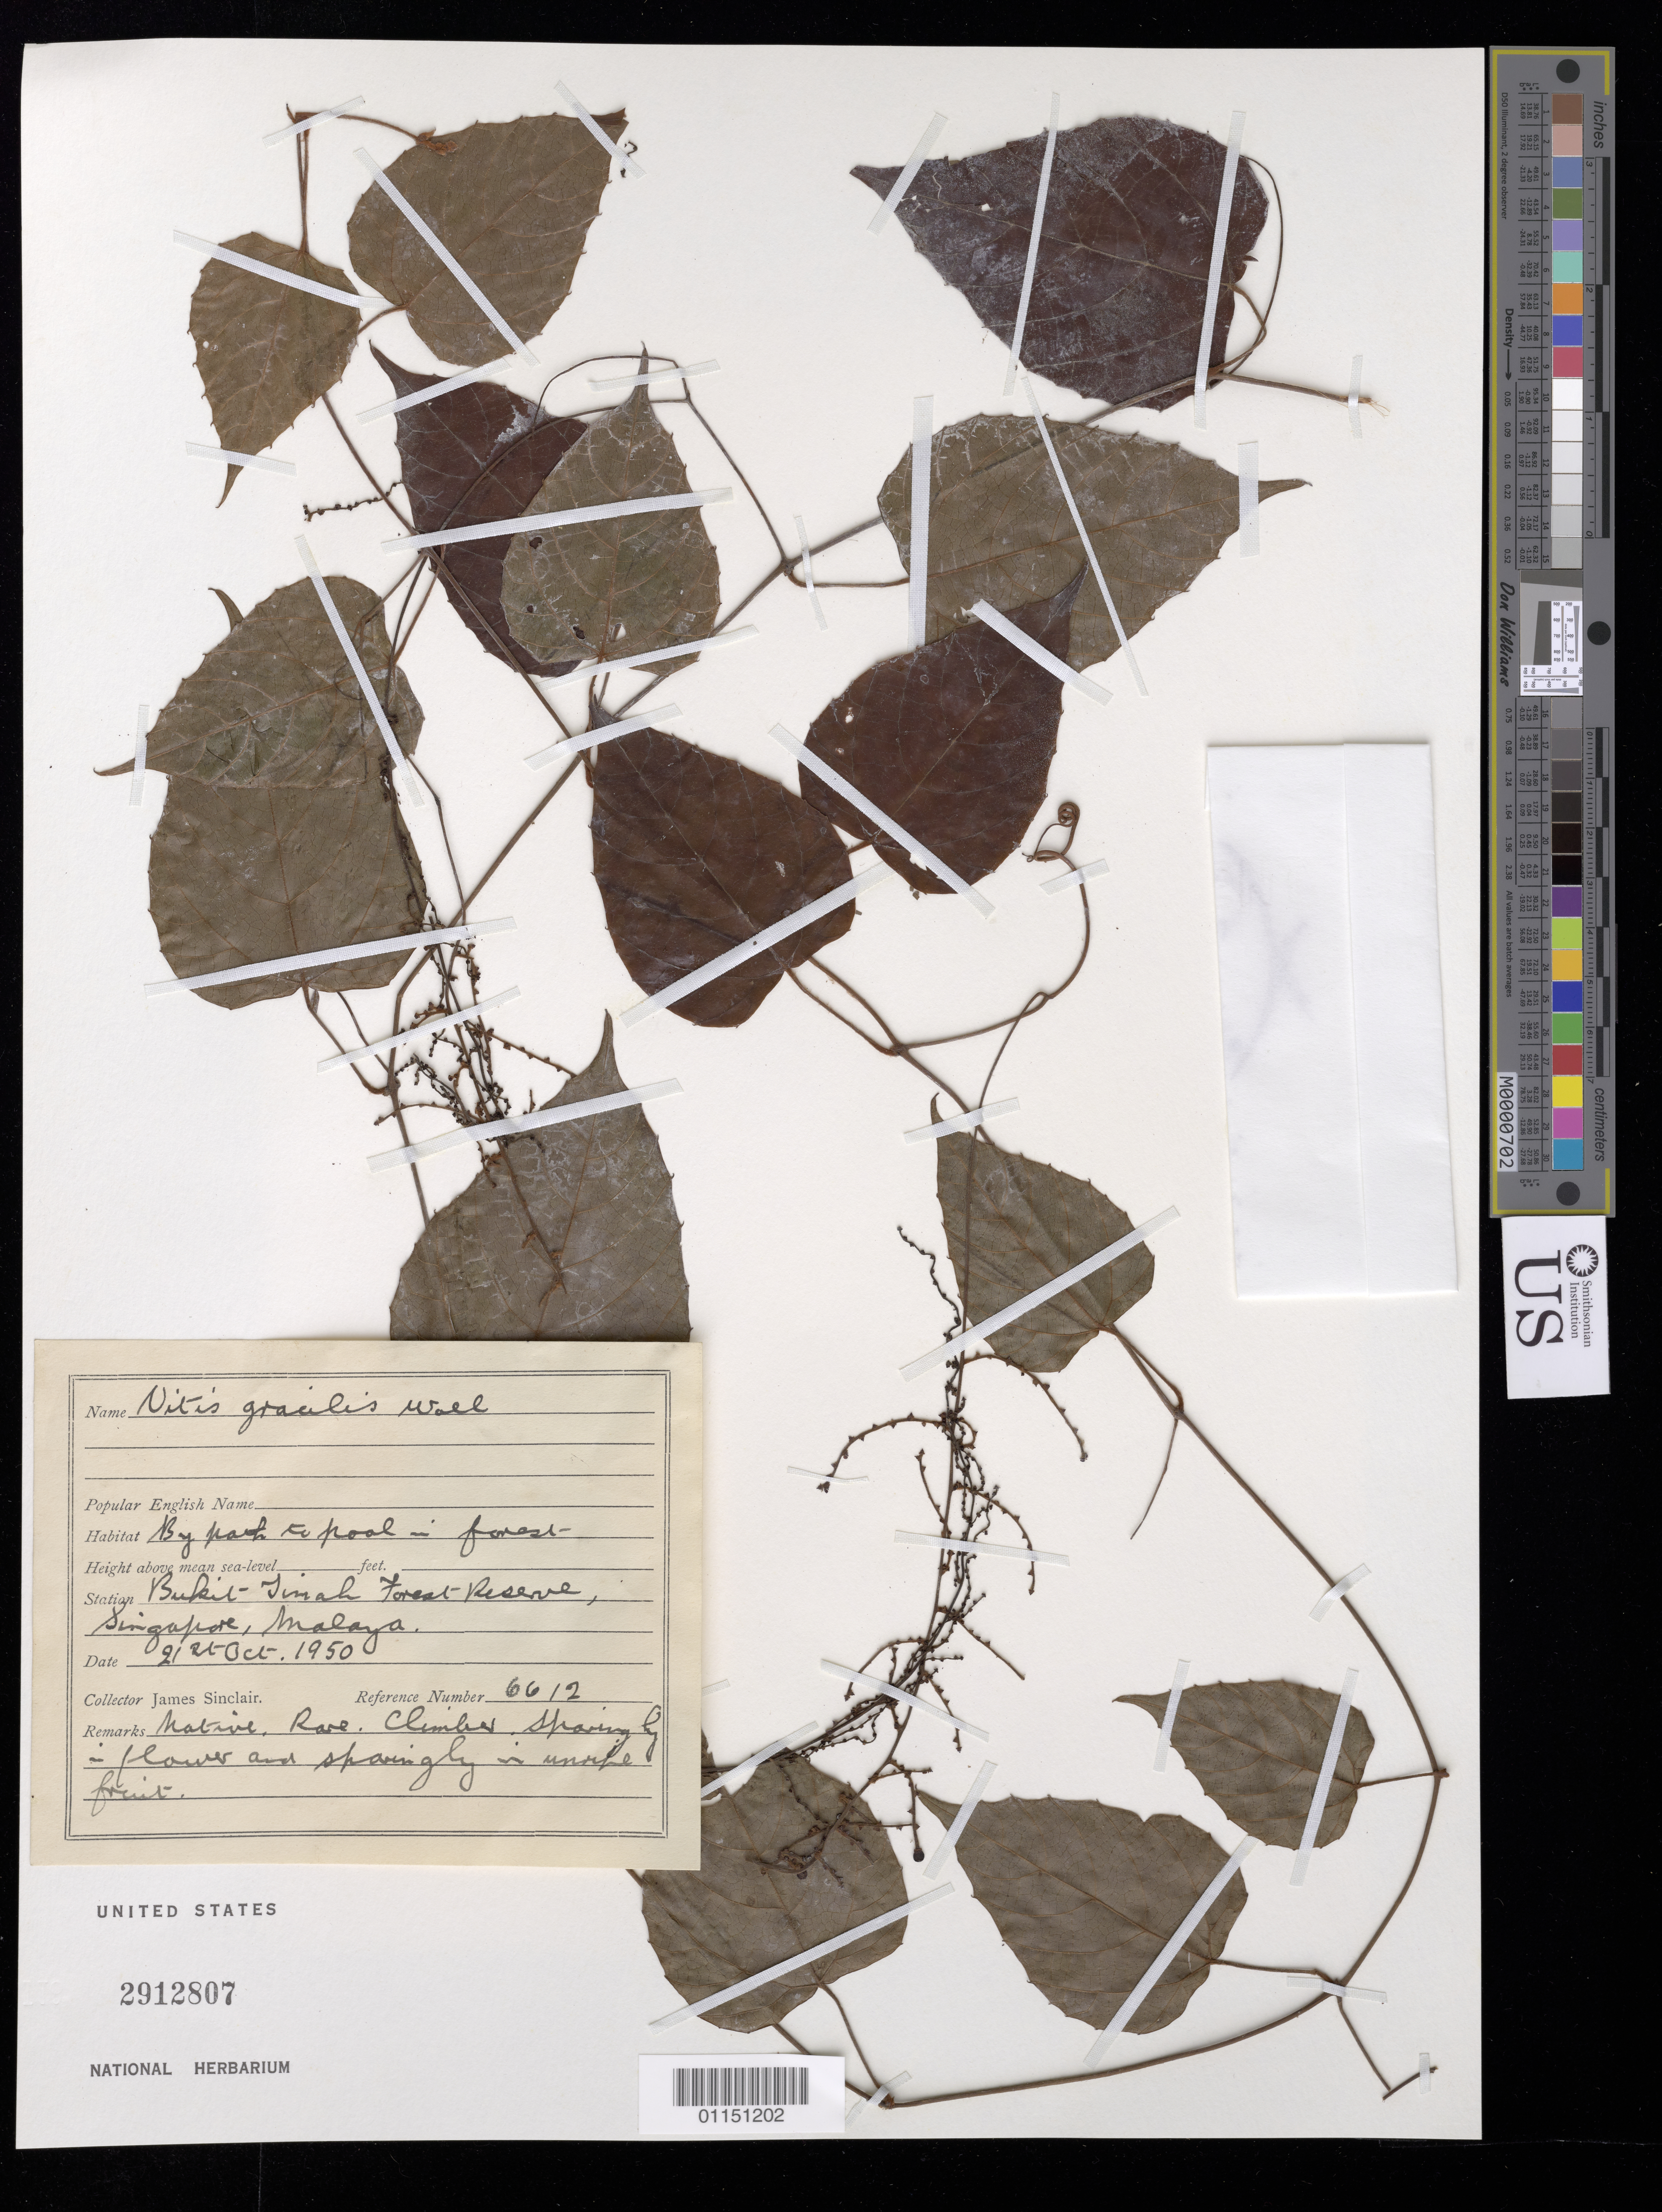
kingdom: Plantae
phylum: Tracheophyta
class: Magnoliopsida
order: Vitales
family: Vitaceae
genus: Vitis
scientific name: Vitis gracilis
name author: Wall.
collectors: J. Sinclair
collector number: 6612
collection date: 1950-10-21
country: Singapore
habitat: Rare. Climber.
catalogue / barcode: US 2912807